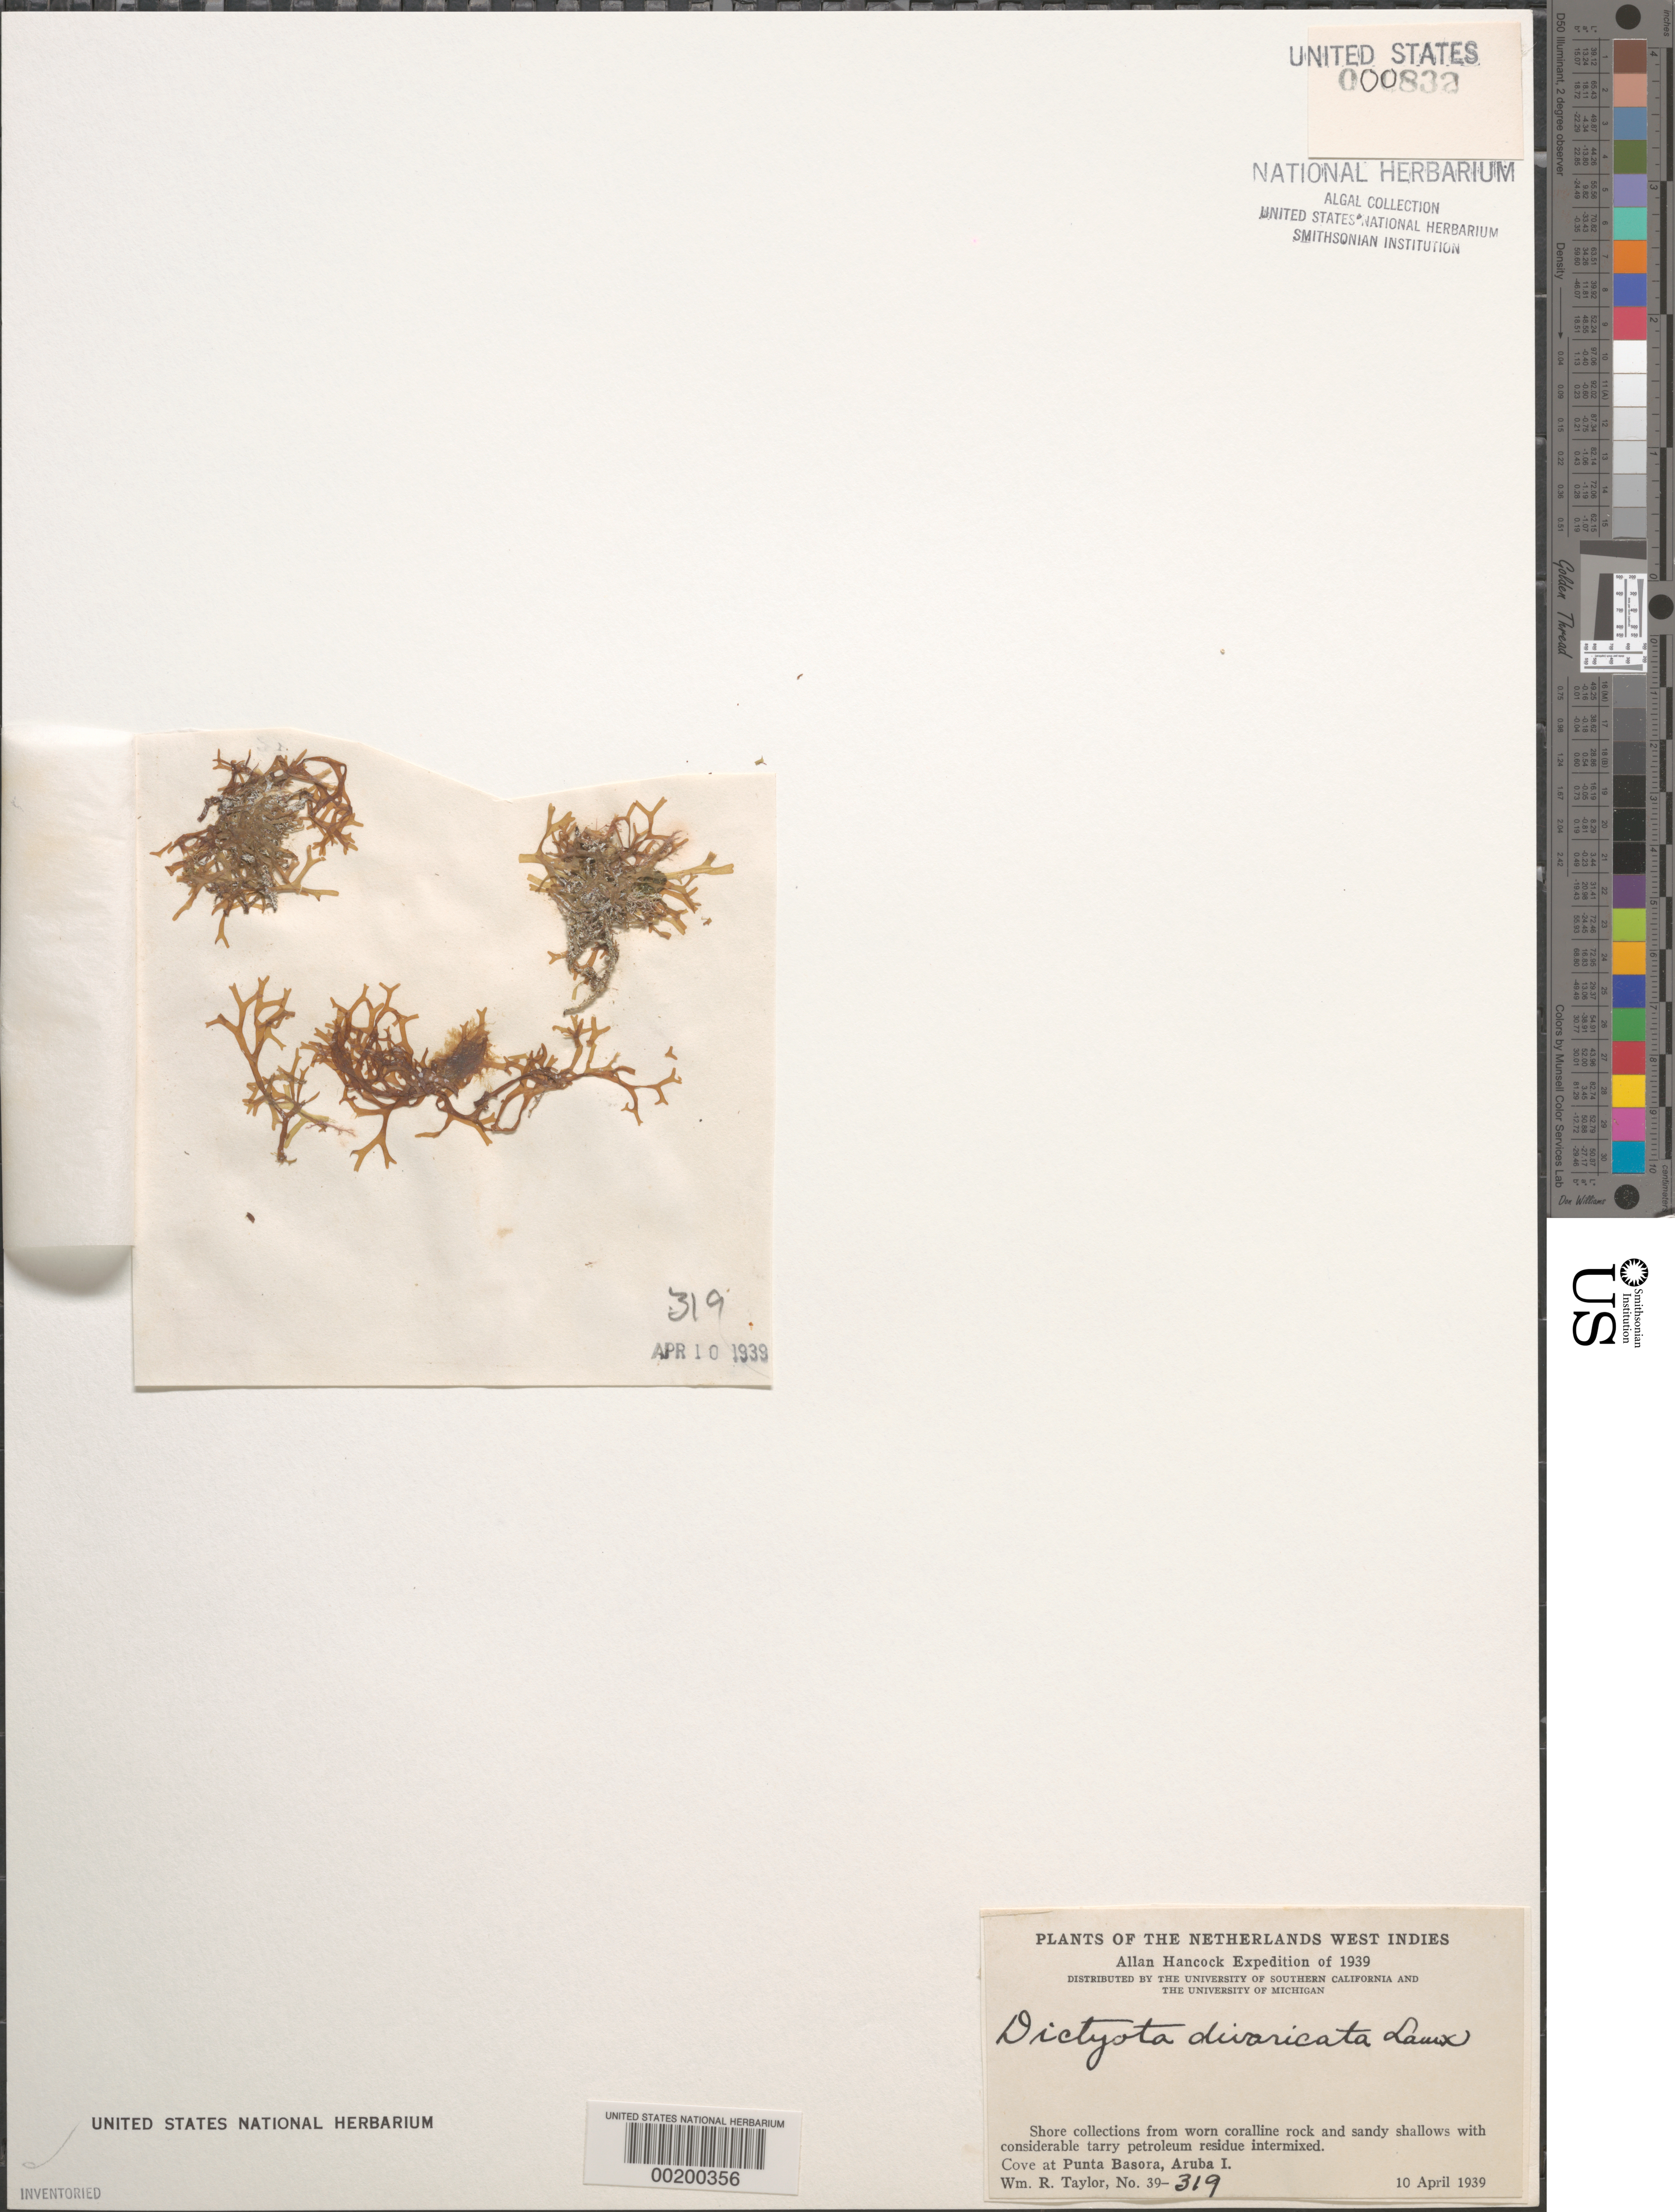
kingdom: Chromista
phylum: Ochrophyta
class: Phaeophyceae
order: Dictyotales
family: Dictyotaceae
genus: Dictyota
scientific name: Dictyota divaricata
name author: J.V.Lamouroux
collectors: W. R. Taylor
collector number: WRT 39-319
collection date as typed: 10 Apr 1939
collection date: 1939-04-10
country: Aruba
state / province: ABC Islands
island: Aruba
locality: Punta Basora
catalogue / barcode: US 832